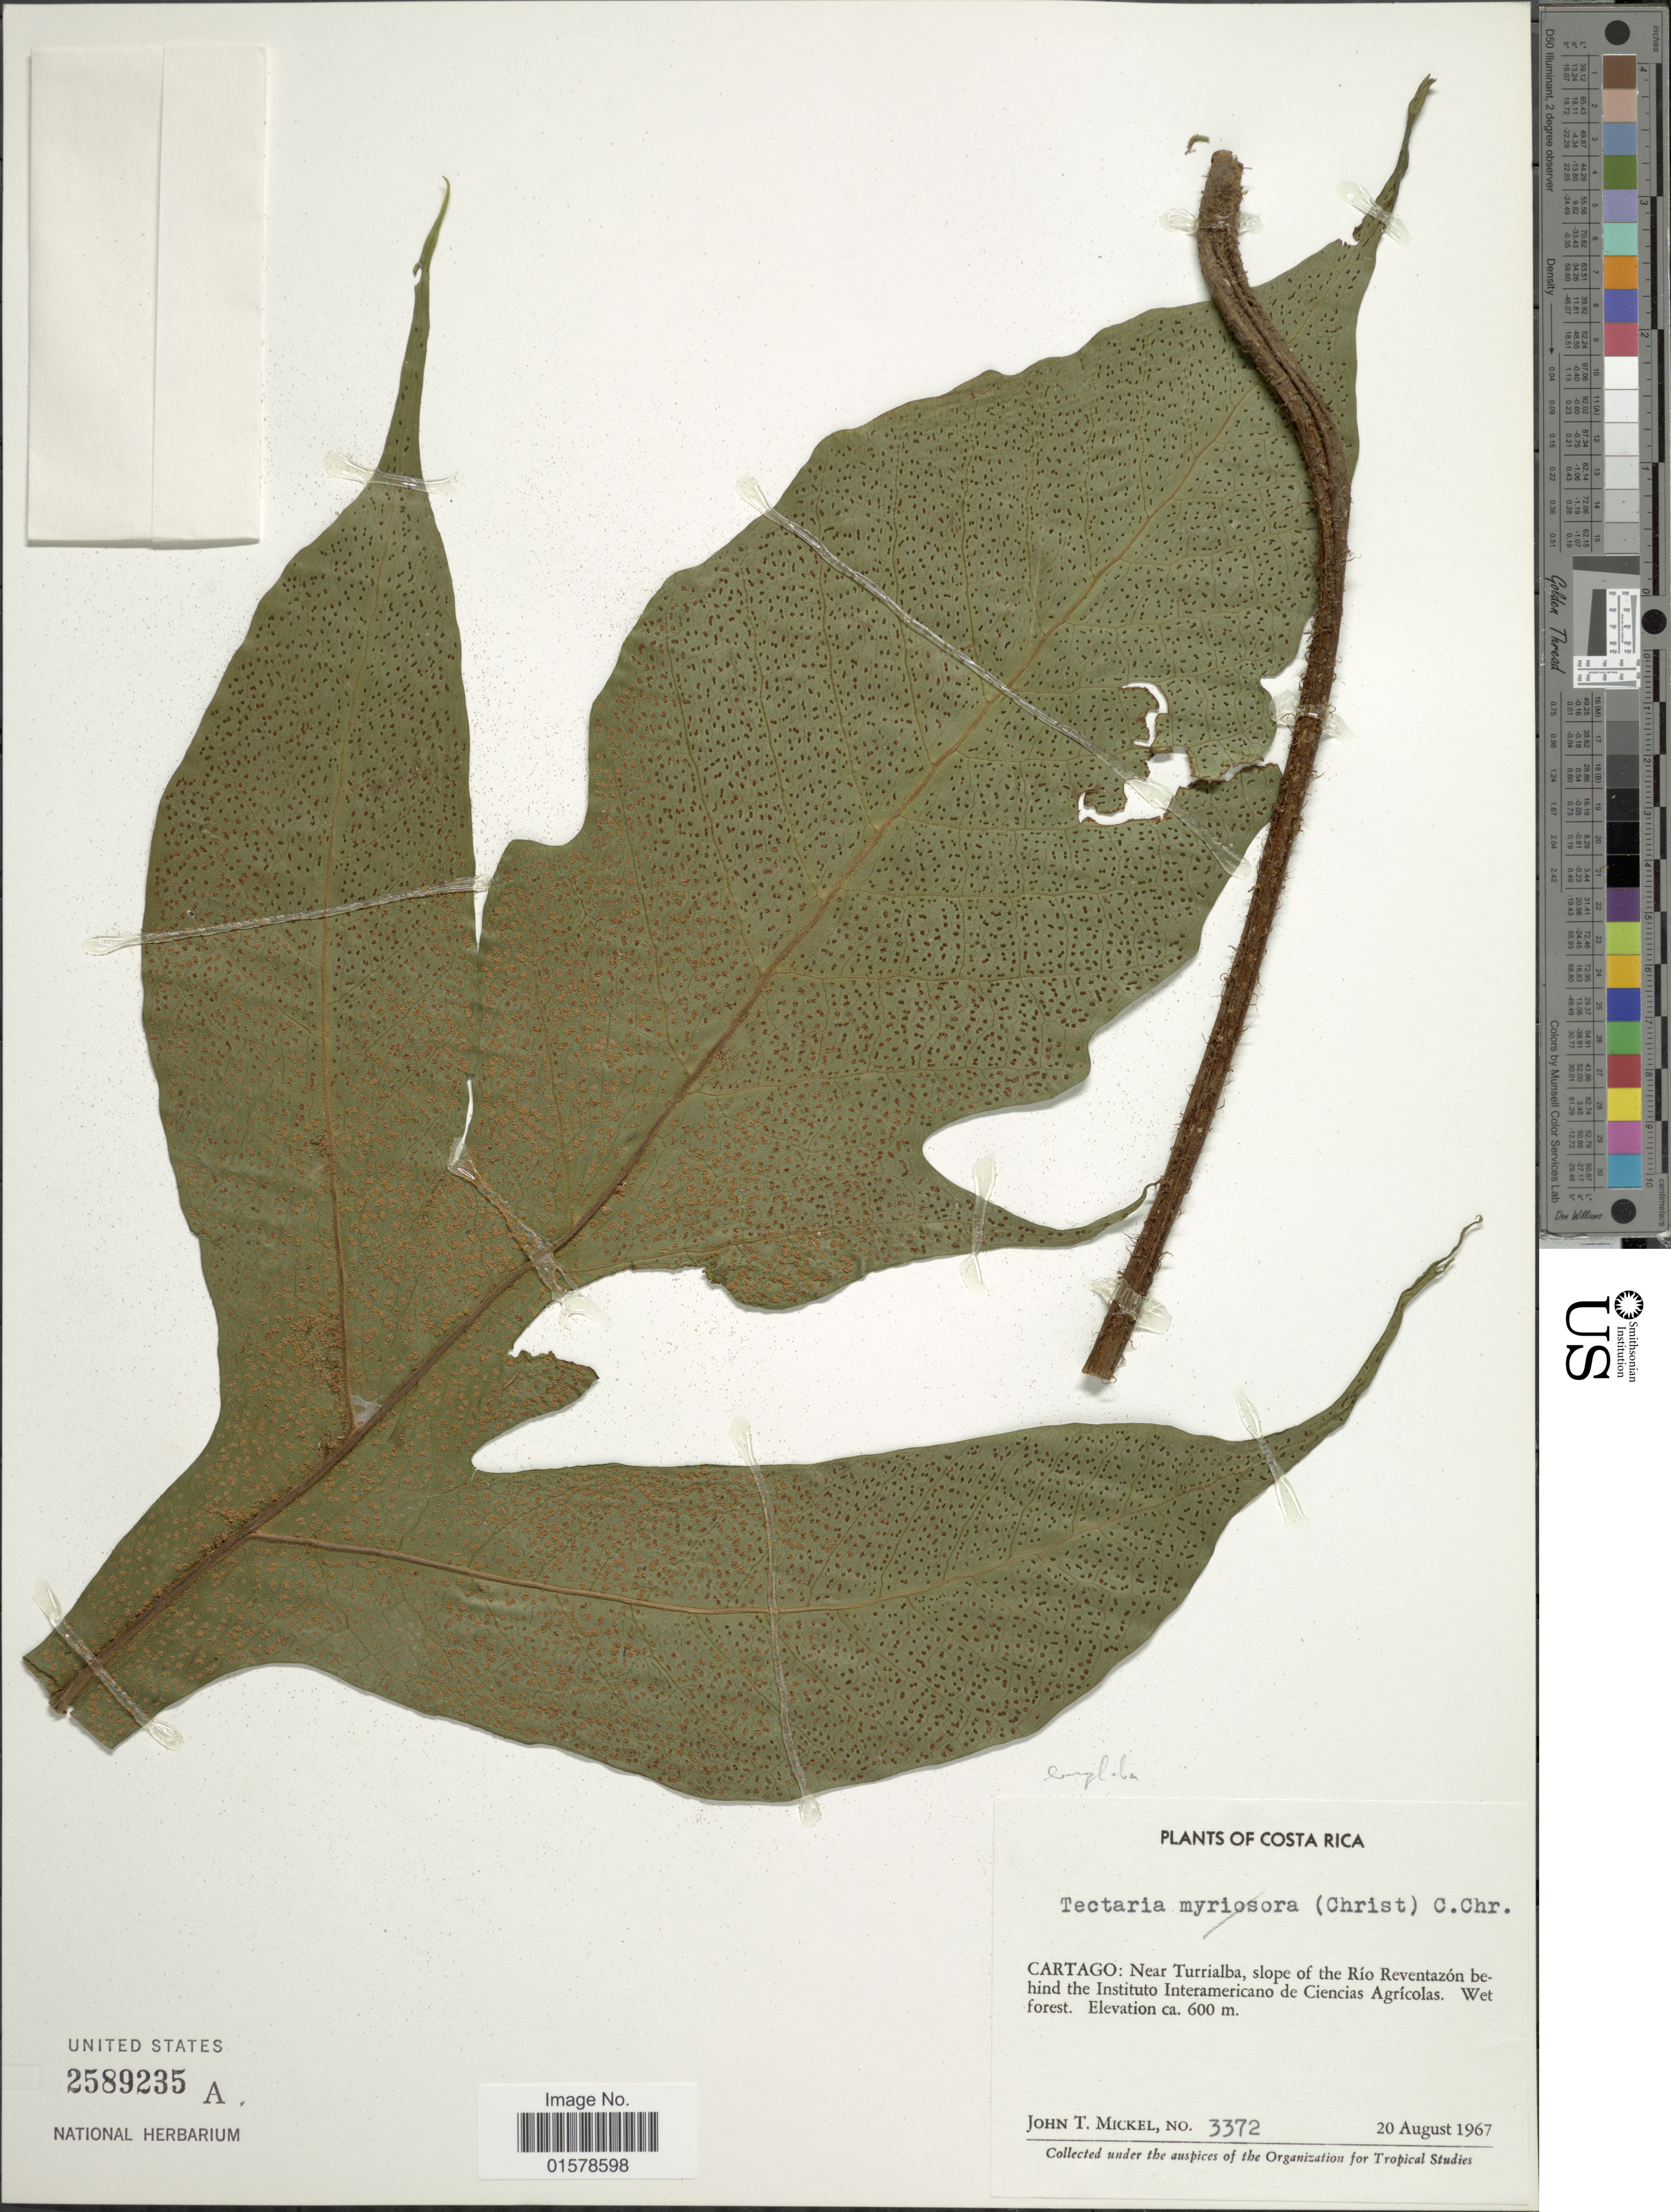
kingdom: Plantae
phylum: Tracheophyta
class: Polypodiopsida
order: Polypodiales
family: Tectariaceae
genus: Tectaria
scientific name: Tectaria nicotianifolia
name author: (Baker) C. Chr.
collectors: J. T. Mickel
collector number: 3372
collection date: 1967-08-20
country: Costa Rica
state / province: Cartago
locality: Cartago: Near Turrialba, slope of the Rio Reventazon behind the Instituo interamericano de Ciencias Agricolas. Wet Forest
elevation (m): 600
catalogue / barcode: US 2589235A